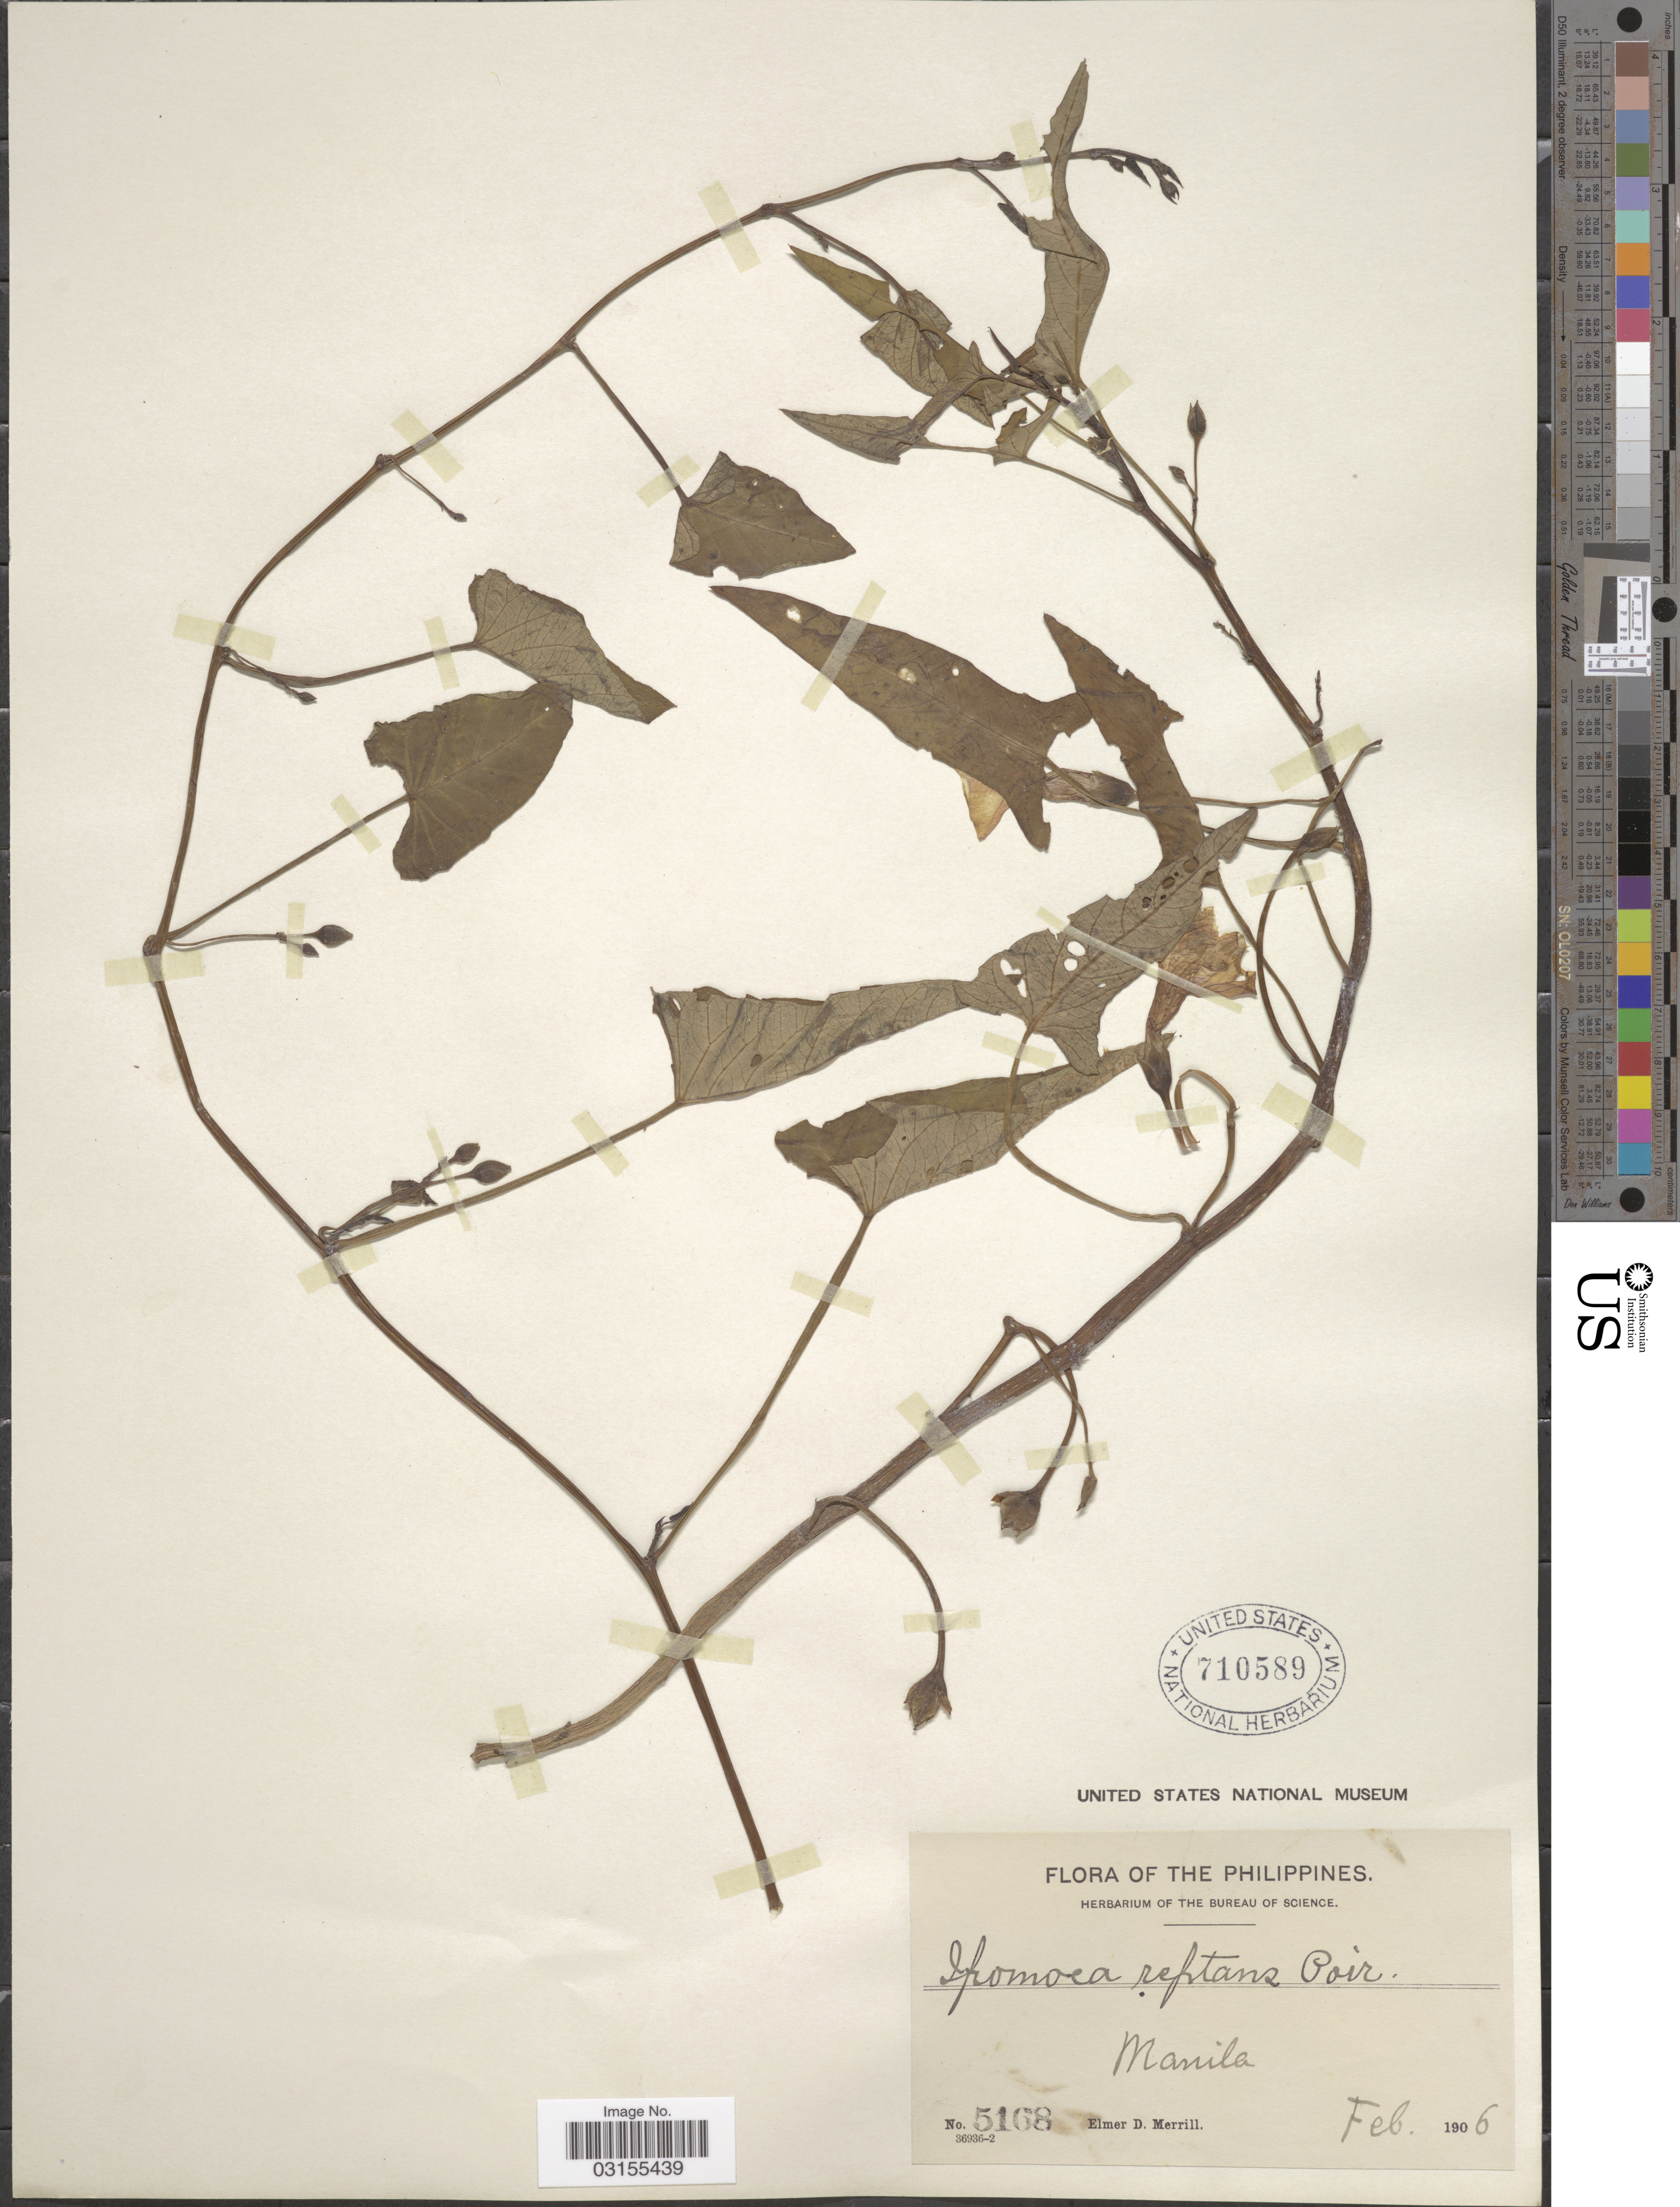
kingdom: Plantae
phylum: Tracheophyta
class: Magnoliopsida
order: Solanales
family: Convolvulaceae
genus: Ipomoea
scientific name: Ipomoea reptans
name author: Poir.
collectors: E. D. Merrill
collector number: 5168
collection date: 1906-02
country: Philippines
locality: Manila.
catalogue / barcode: US 710589